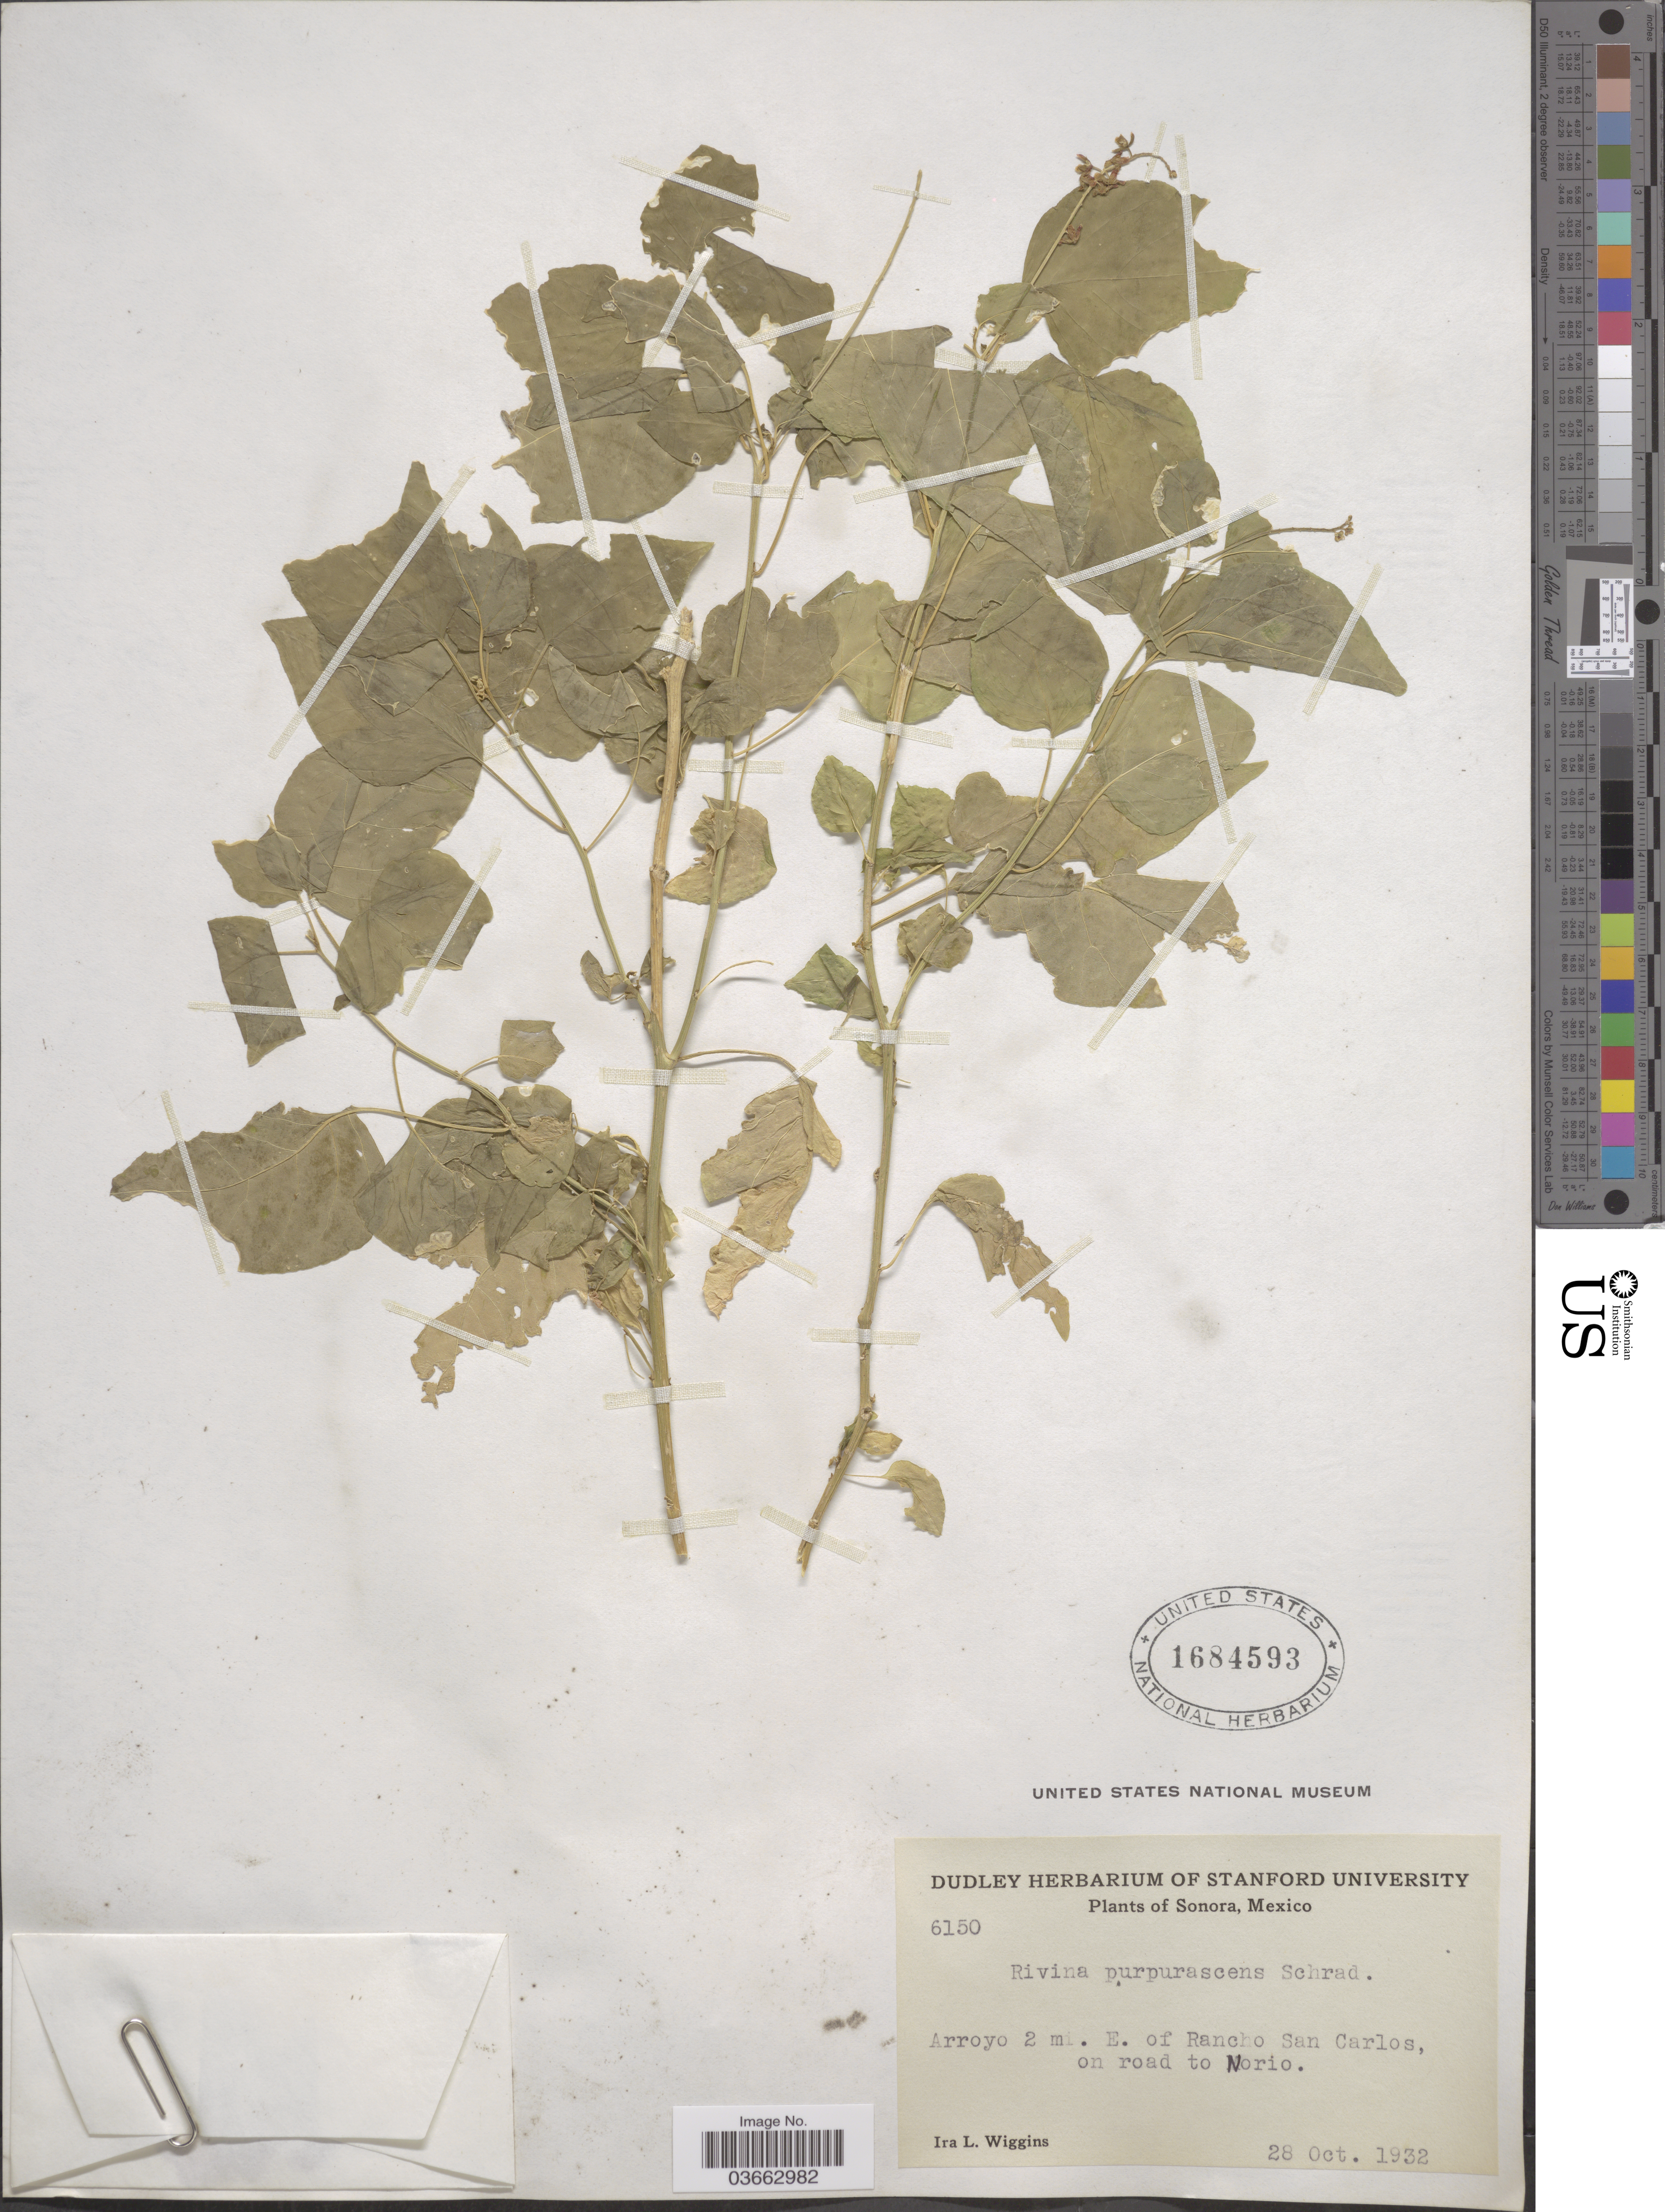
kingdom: Plantae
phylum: Tracheophyta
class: Magnoliopsida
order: Caryophyllales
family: Phytolaccaceae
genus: Rivina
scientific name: Rivina humilis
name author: L.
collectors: I. L. Wiggins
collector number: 6150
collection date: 1932-10-28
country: Mexico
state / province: Sonora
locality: Arroyo 2 mi. E. of Rancho San Carlos, on road to Norio.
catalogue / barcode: US 1684593